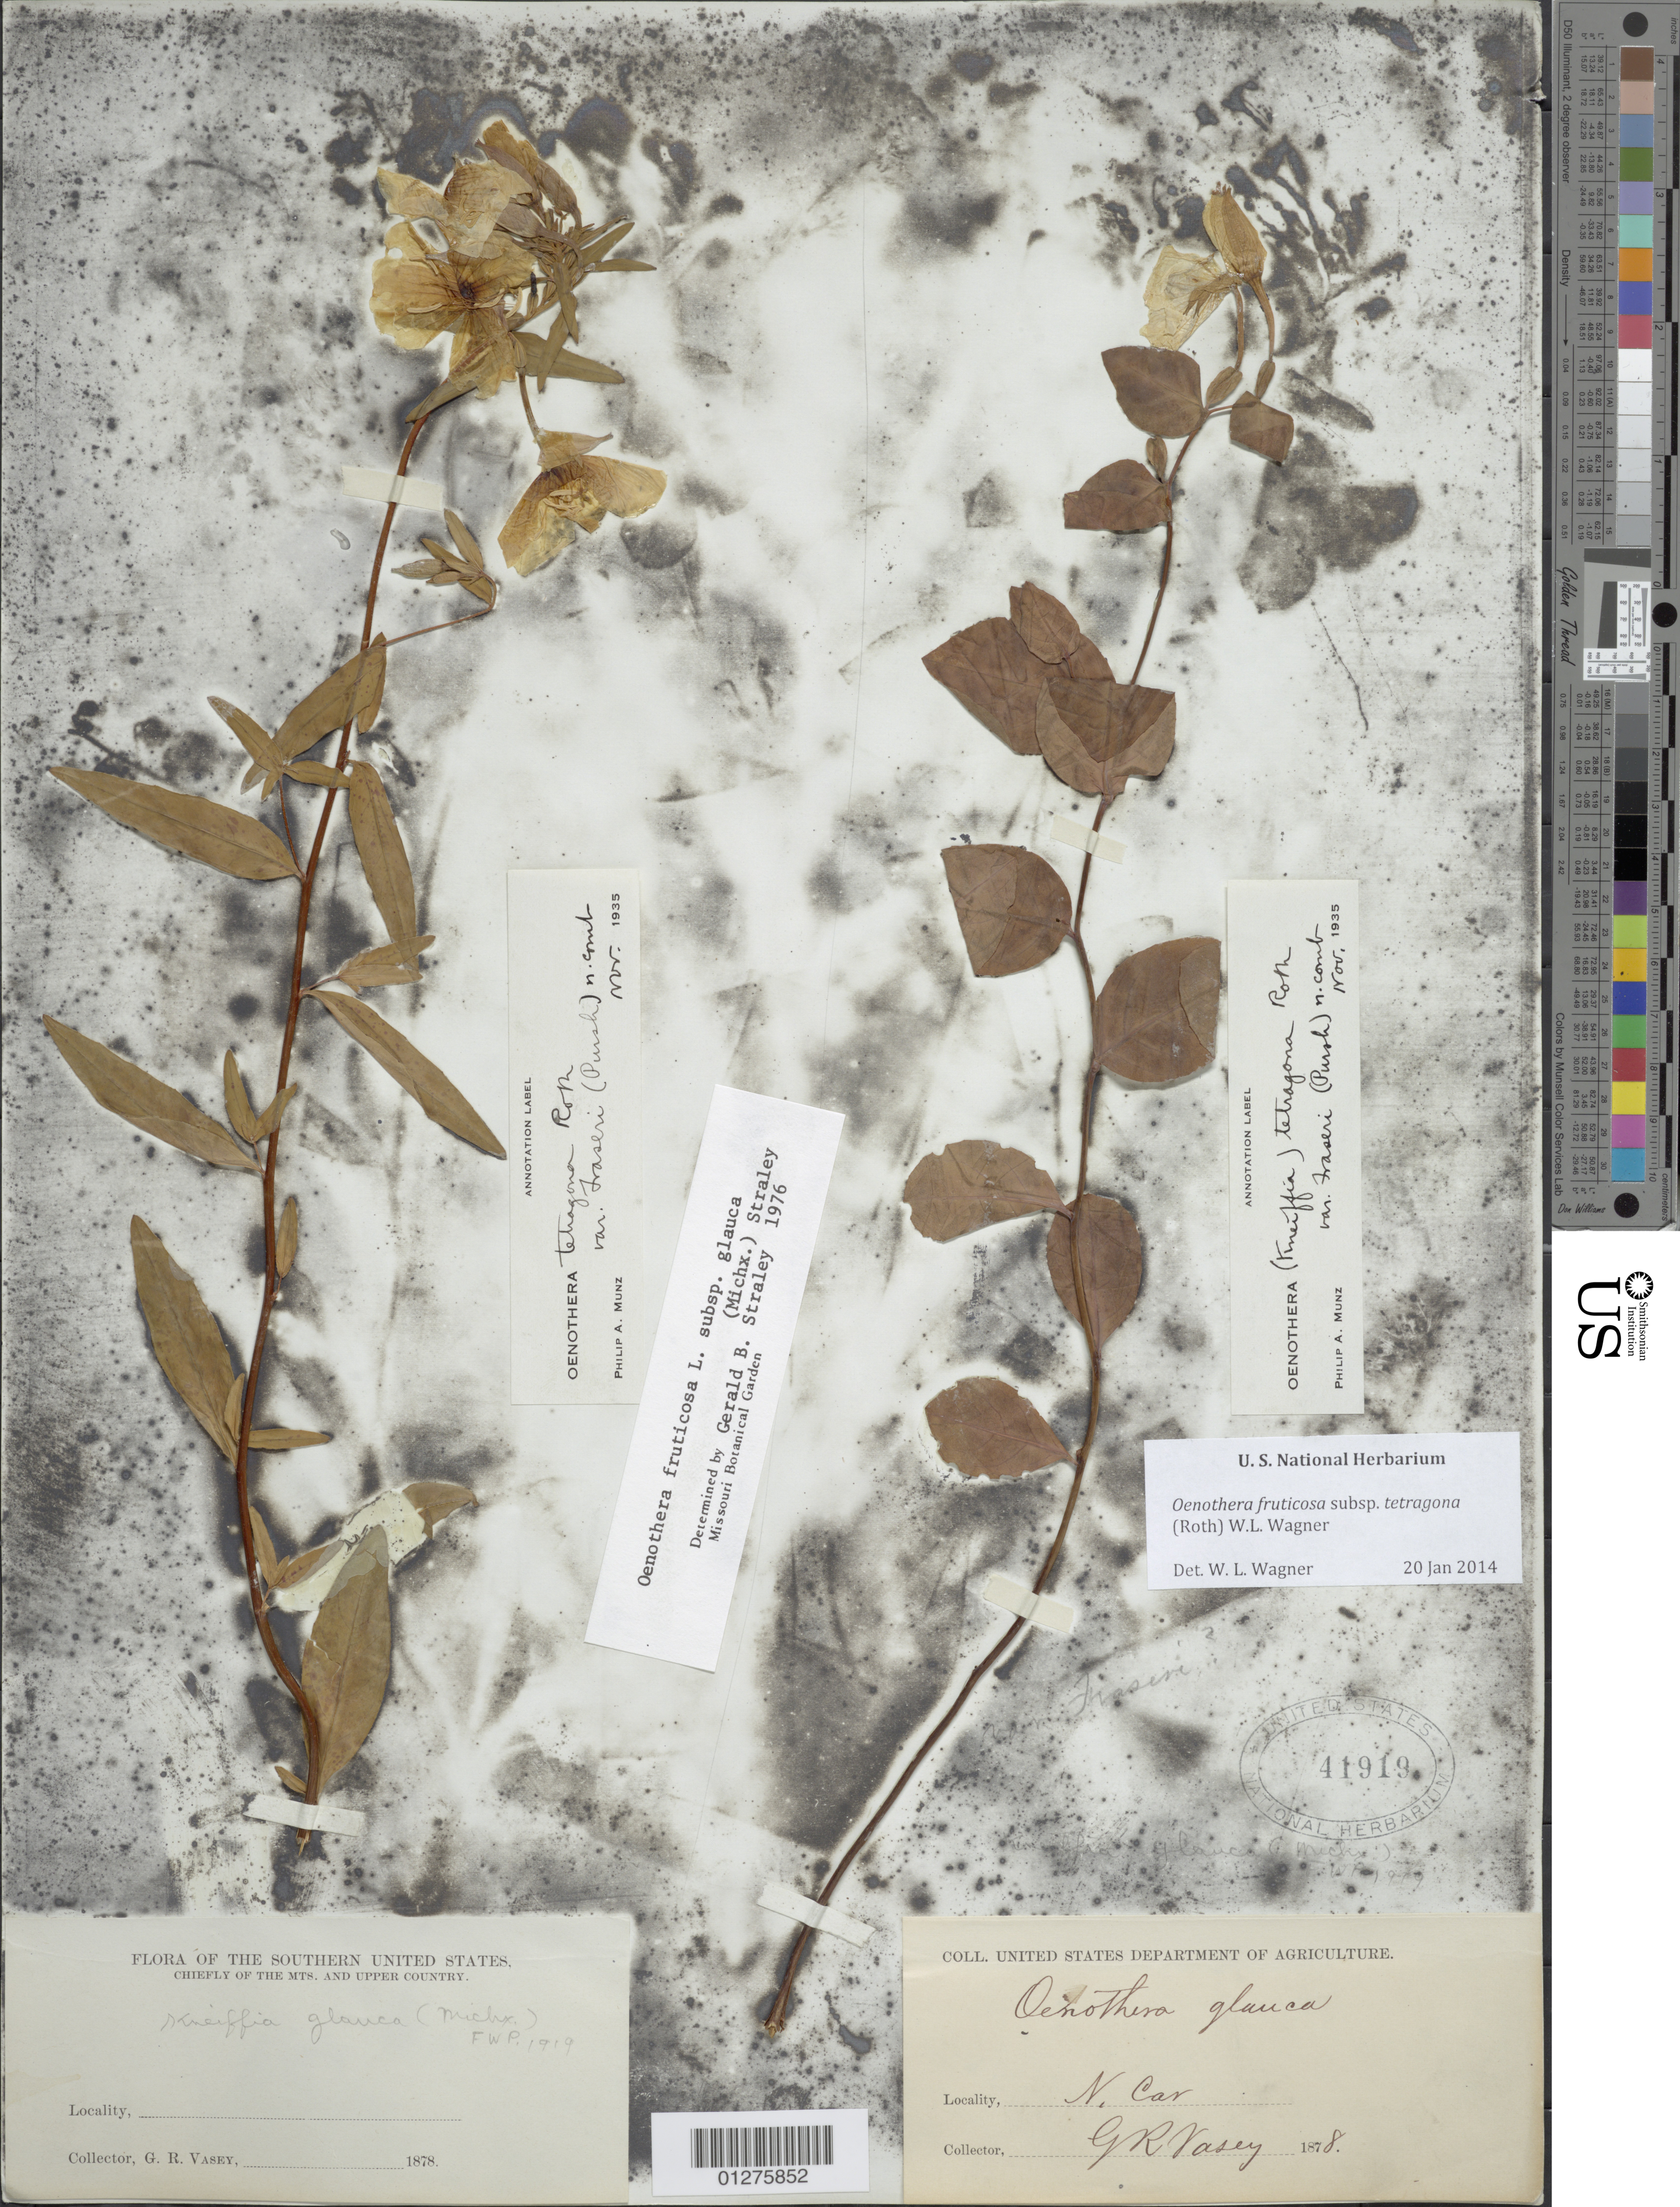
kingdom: Plantae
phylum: Tracheophyta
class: Magnoliopsida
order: Myrtales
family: Onagraceae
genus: Oenothera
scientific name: Oenothera fruticosa subsp. tetragona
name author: (Roth) W.L. Wagner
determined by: Wagner, W. L., (BOT), Smithsonian Institution - National Museum of Natural History (UNITED STATES)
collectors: G. R. Vasey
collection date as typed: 1878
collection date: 1878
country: United States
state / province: North Carolina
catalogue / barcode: US 41919